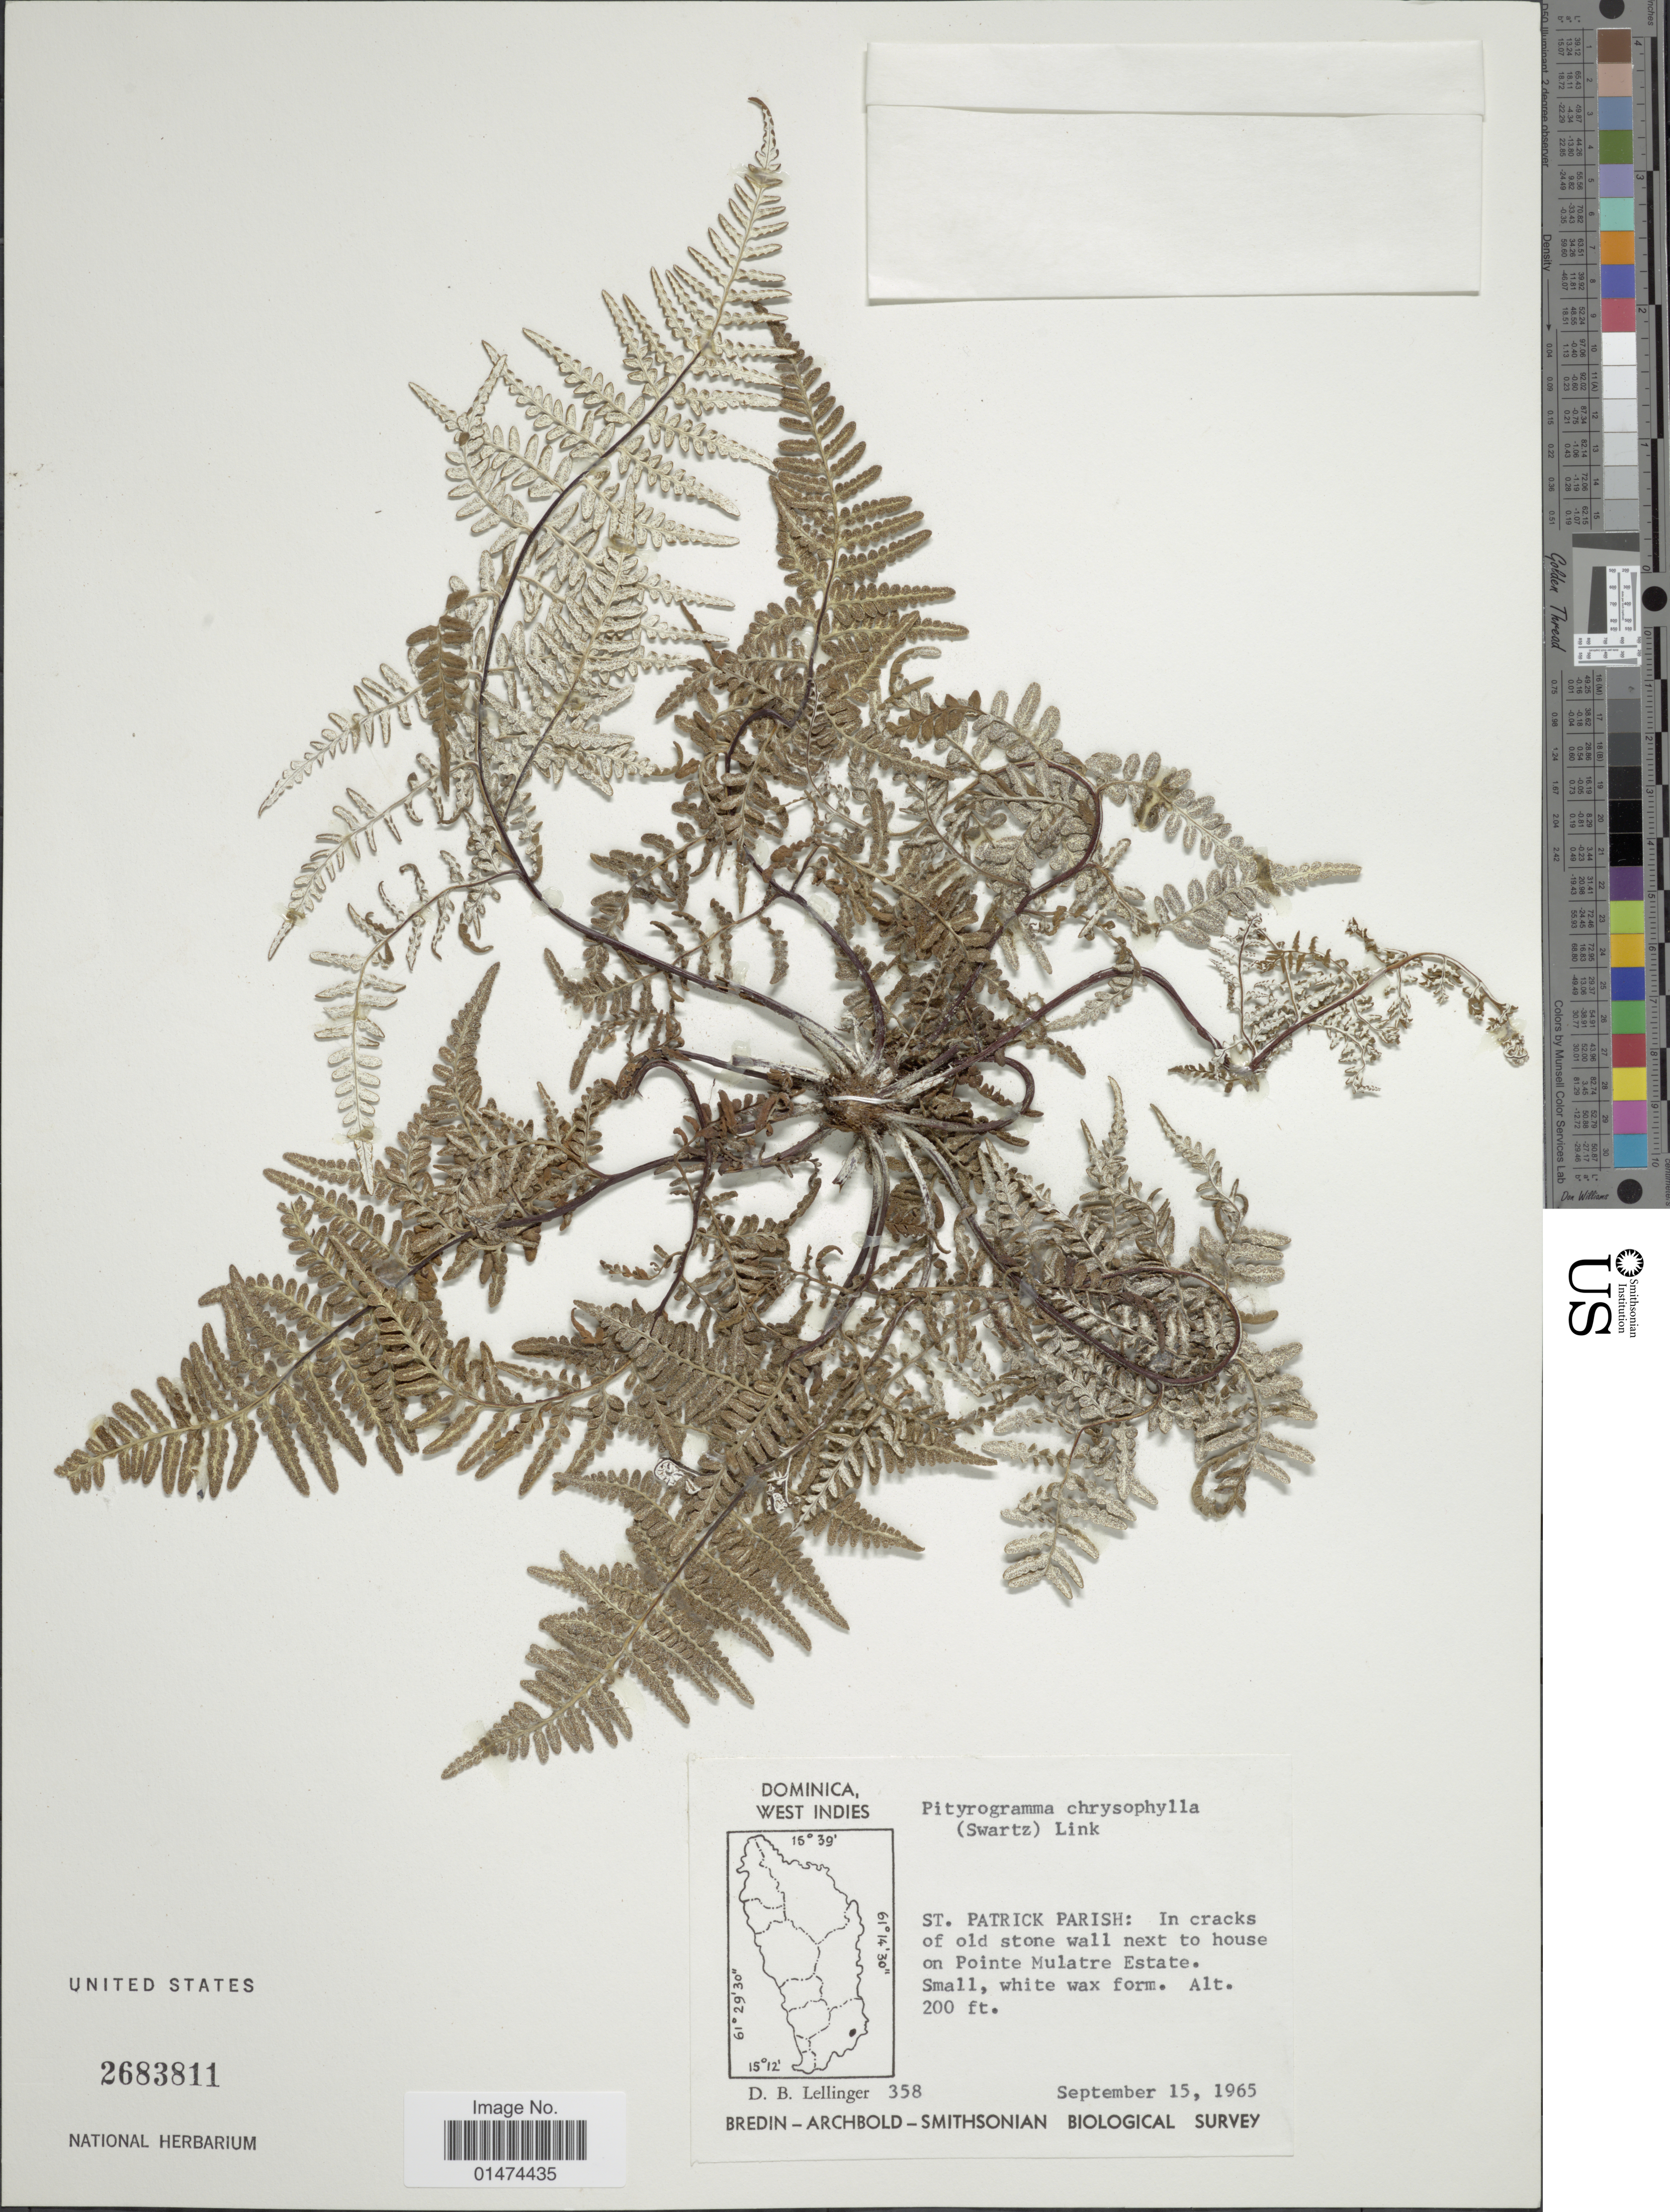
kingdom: Plantae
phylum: Tracheophyta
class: Polypodiopsida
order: Polypodiales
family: Pteridaceae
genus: Pityrogramma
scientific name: Pityrogramma chrysophylla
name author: (Sw.) Link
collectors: D. B. Lellinger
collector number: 358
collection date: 1965-09-15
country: Dominica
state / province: St. Patrick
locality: In cracks of old stone wall next to house on Pointe Mulatre Estate.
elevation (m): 61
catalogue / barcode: US 2683811